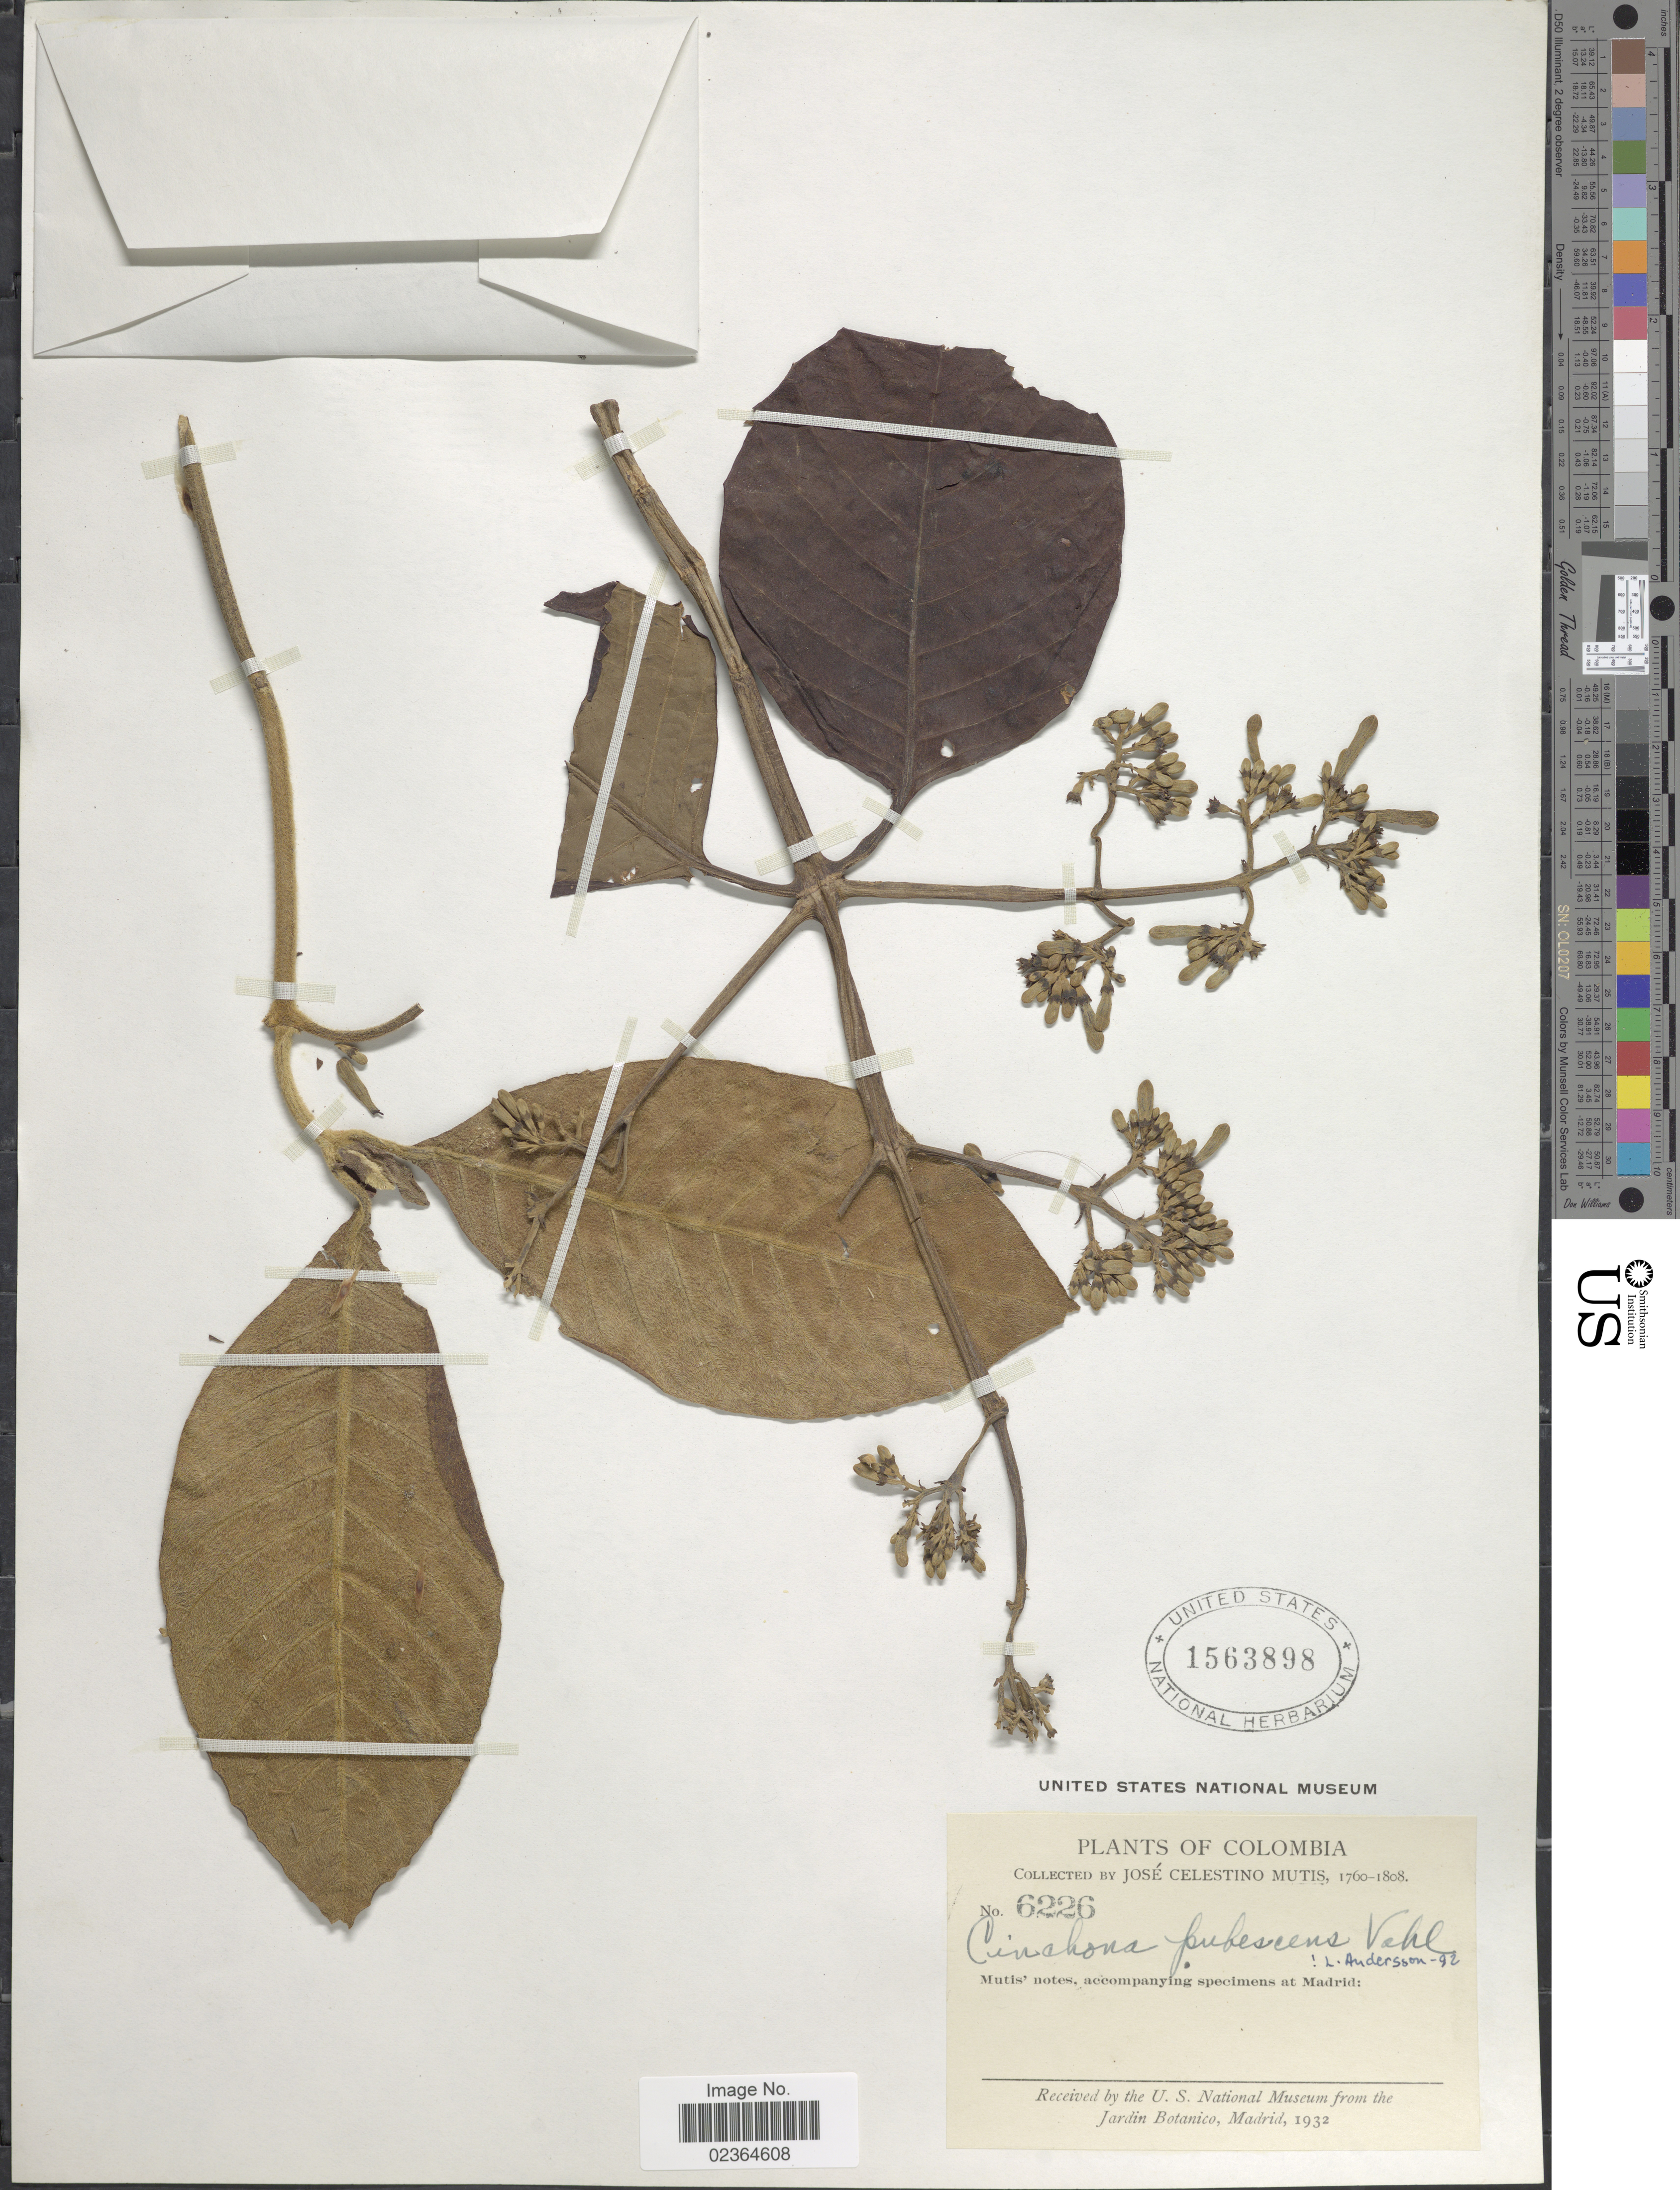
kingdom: Plantae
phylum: Tracheophyta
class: Magnoliopsida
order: Gentianales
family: Rubiaceae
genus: Cinchona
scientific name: Cinchona pubescens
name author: Vahl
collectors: J. C. B. Mutis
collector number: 6226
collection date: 1760/1808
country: Colombia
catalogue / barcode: US 1563898